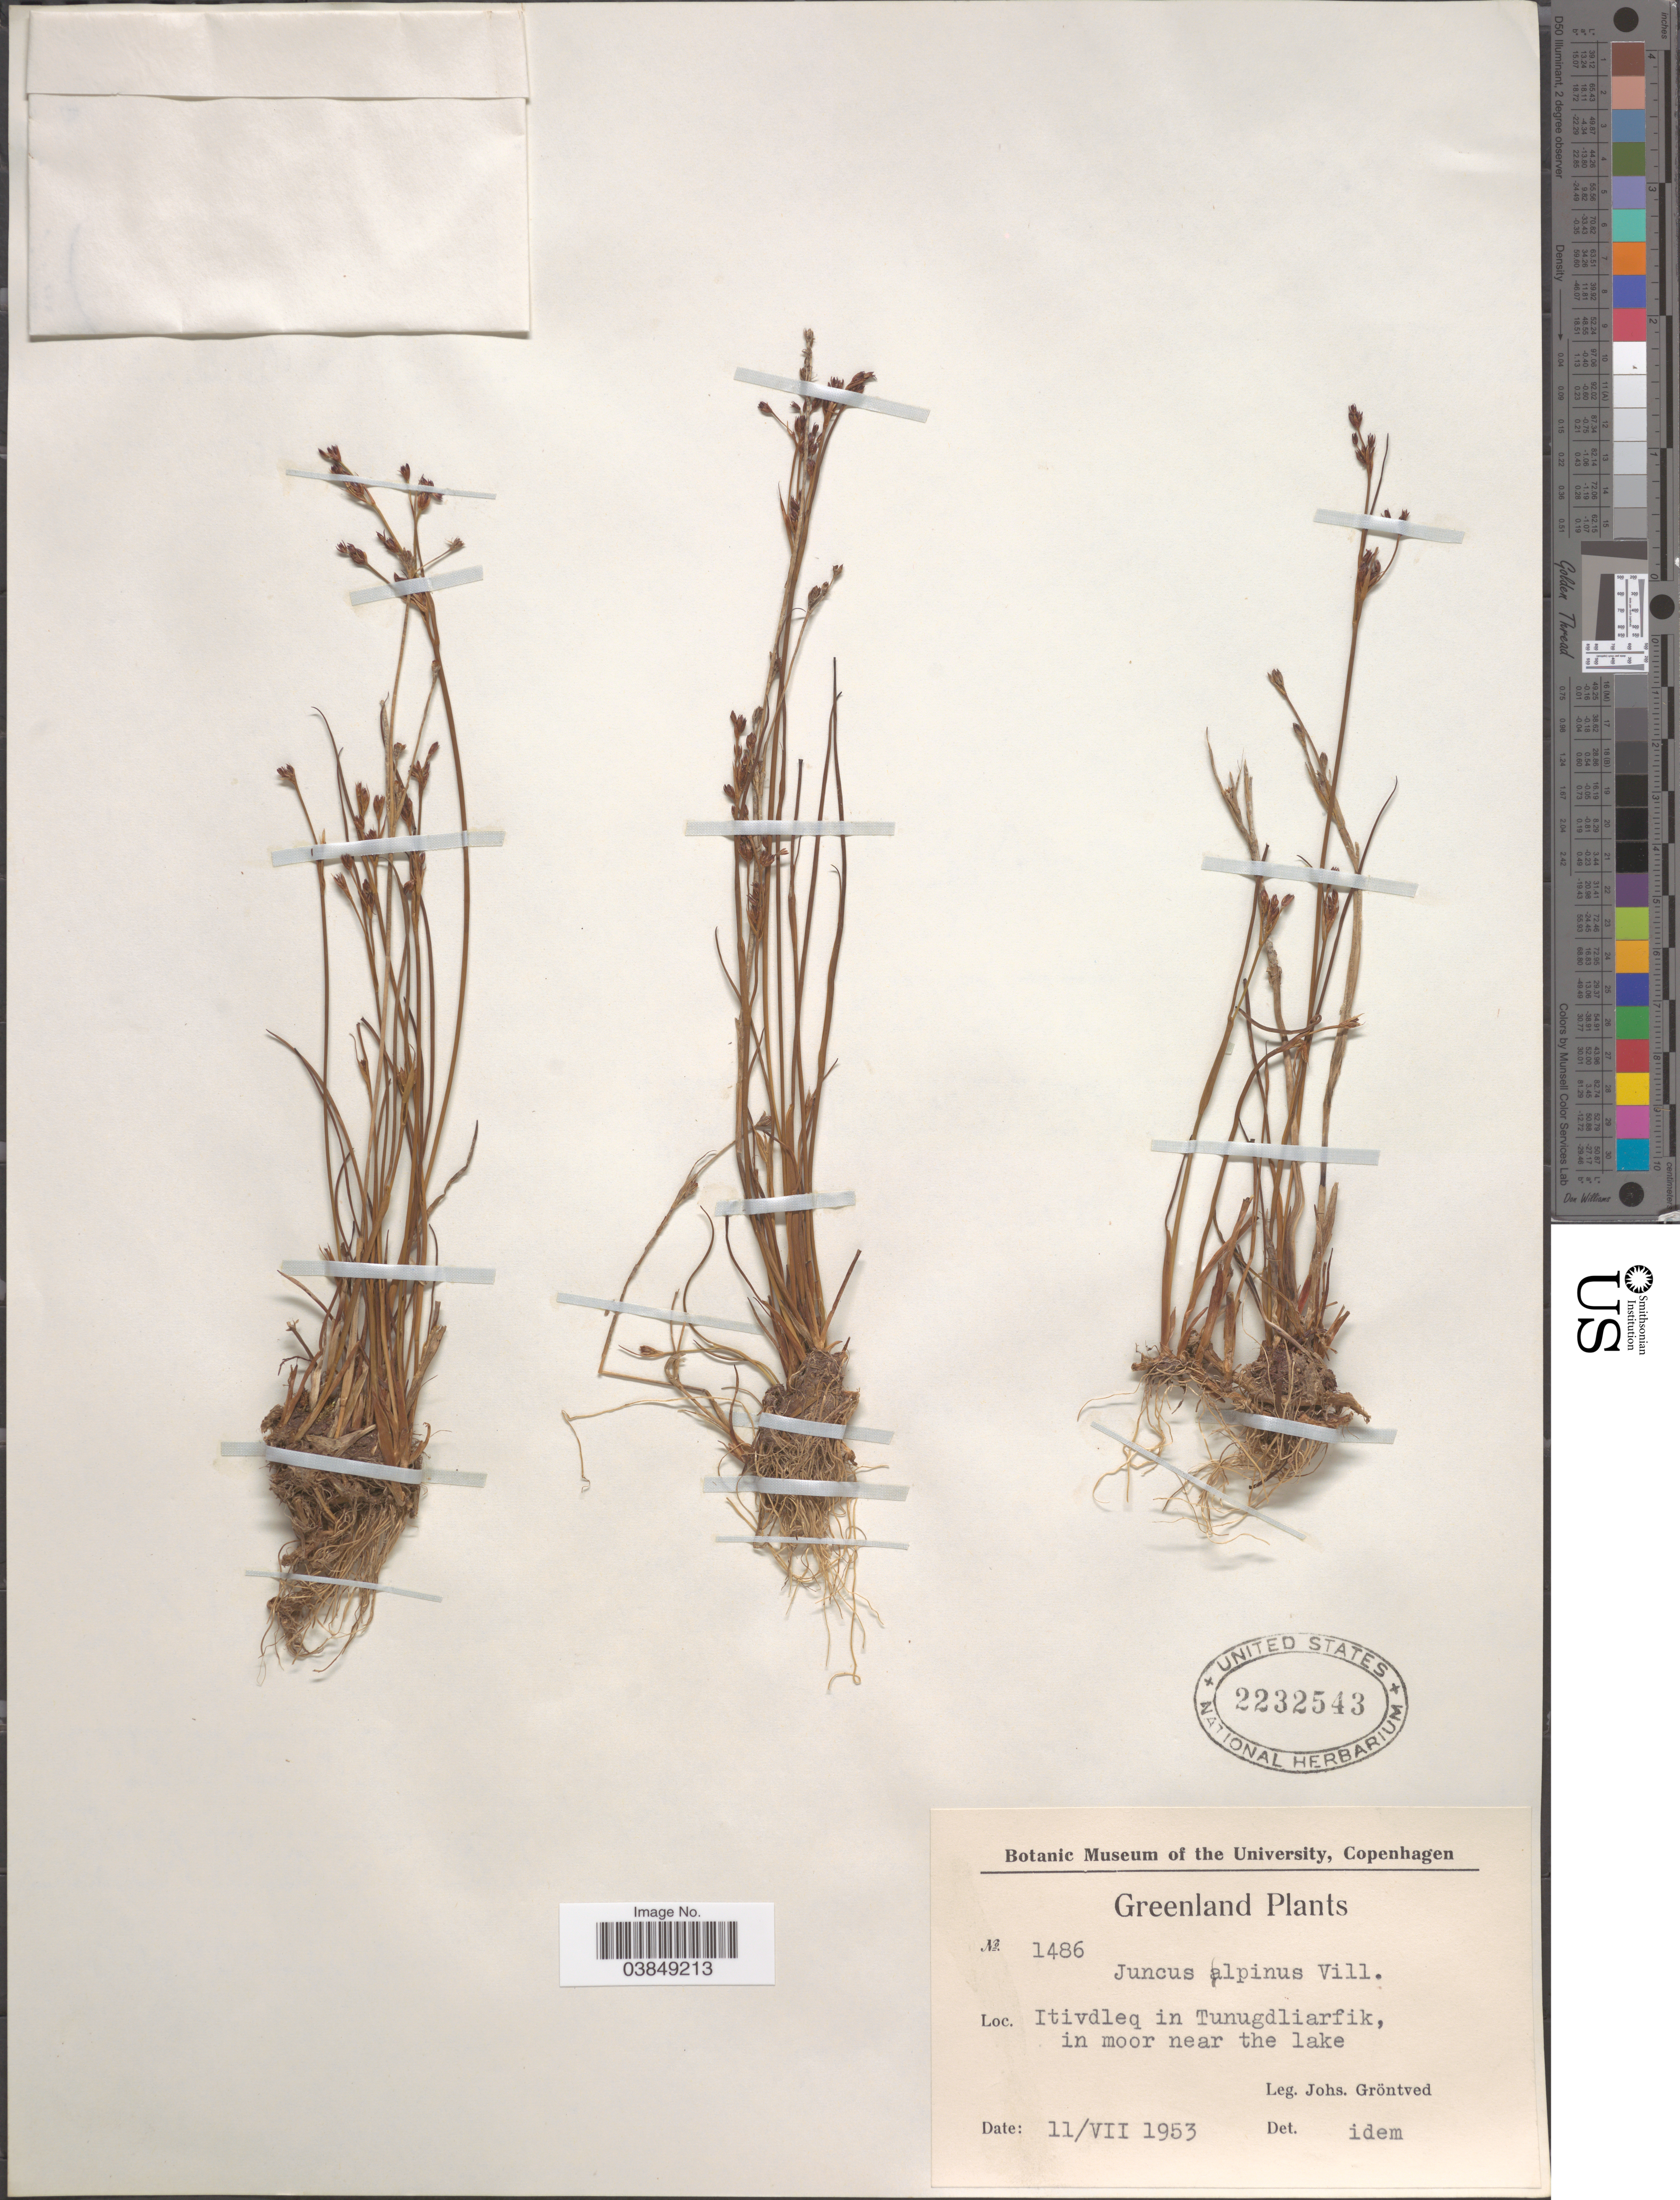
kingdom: Plantae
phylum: Tracheophyta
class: Liliopsida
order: Poales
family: Juncaceae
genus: Juncus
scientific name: Juncus alpinus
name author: Vill.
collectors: J. Grontved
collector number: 1486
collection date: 1953-07-11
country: Greenland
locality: Itivdleq in Tunugdliarfik, in moor near the lake.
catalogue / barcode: US 2232543